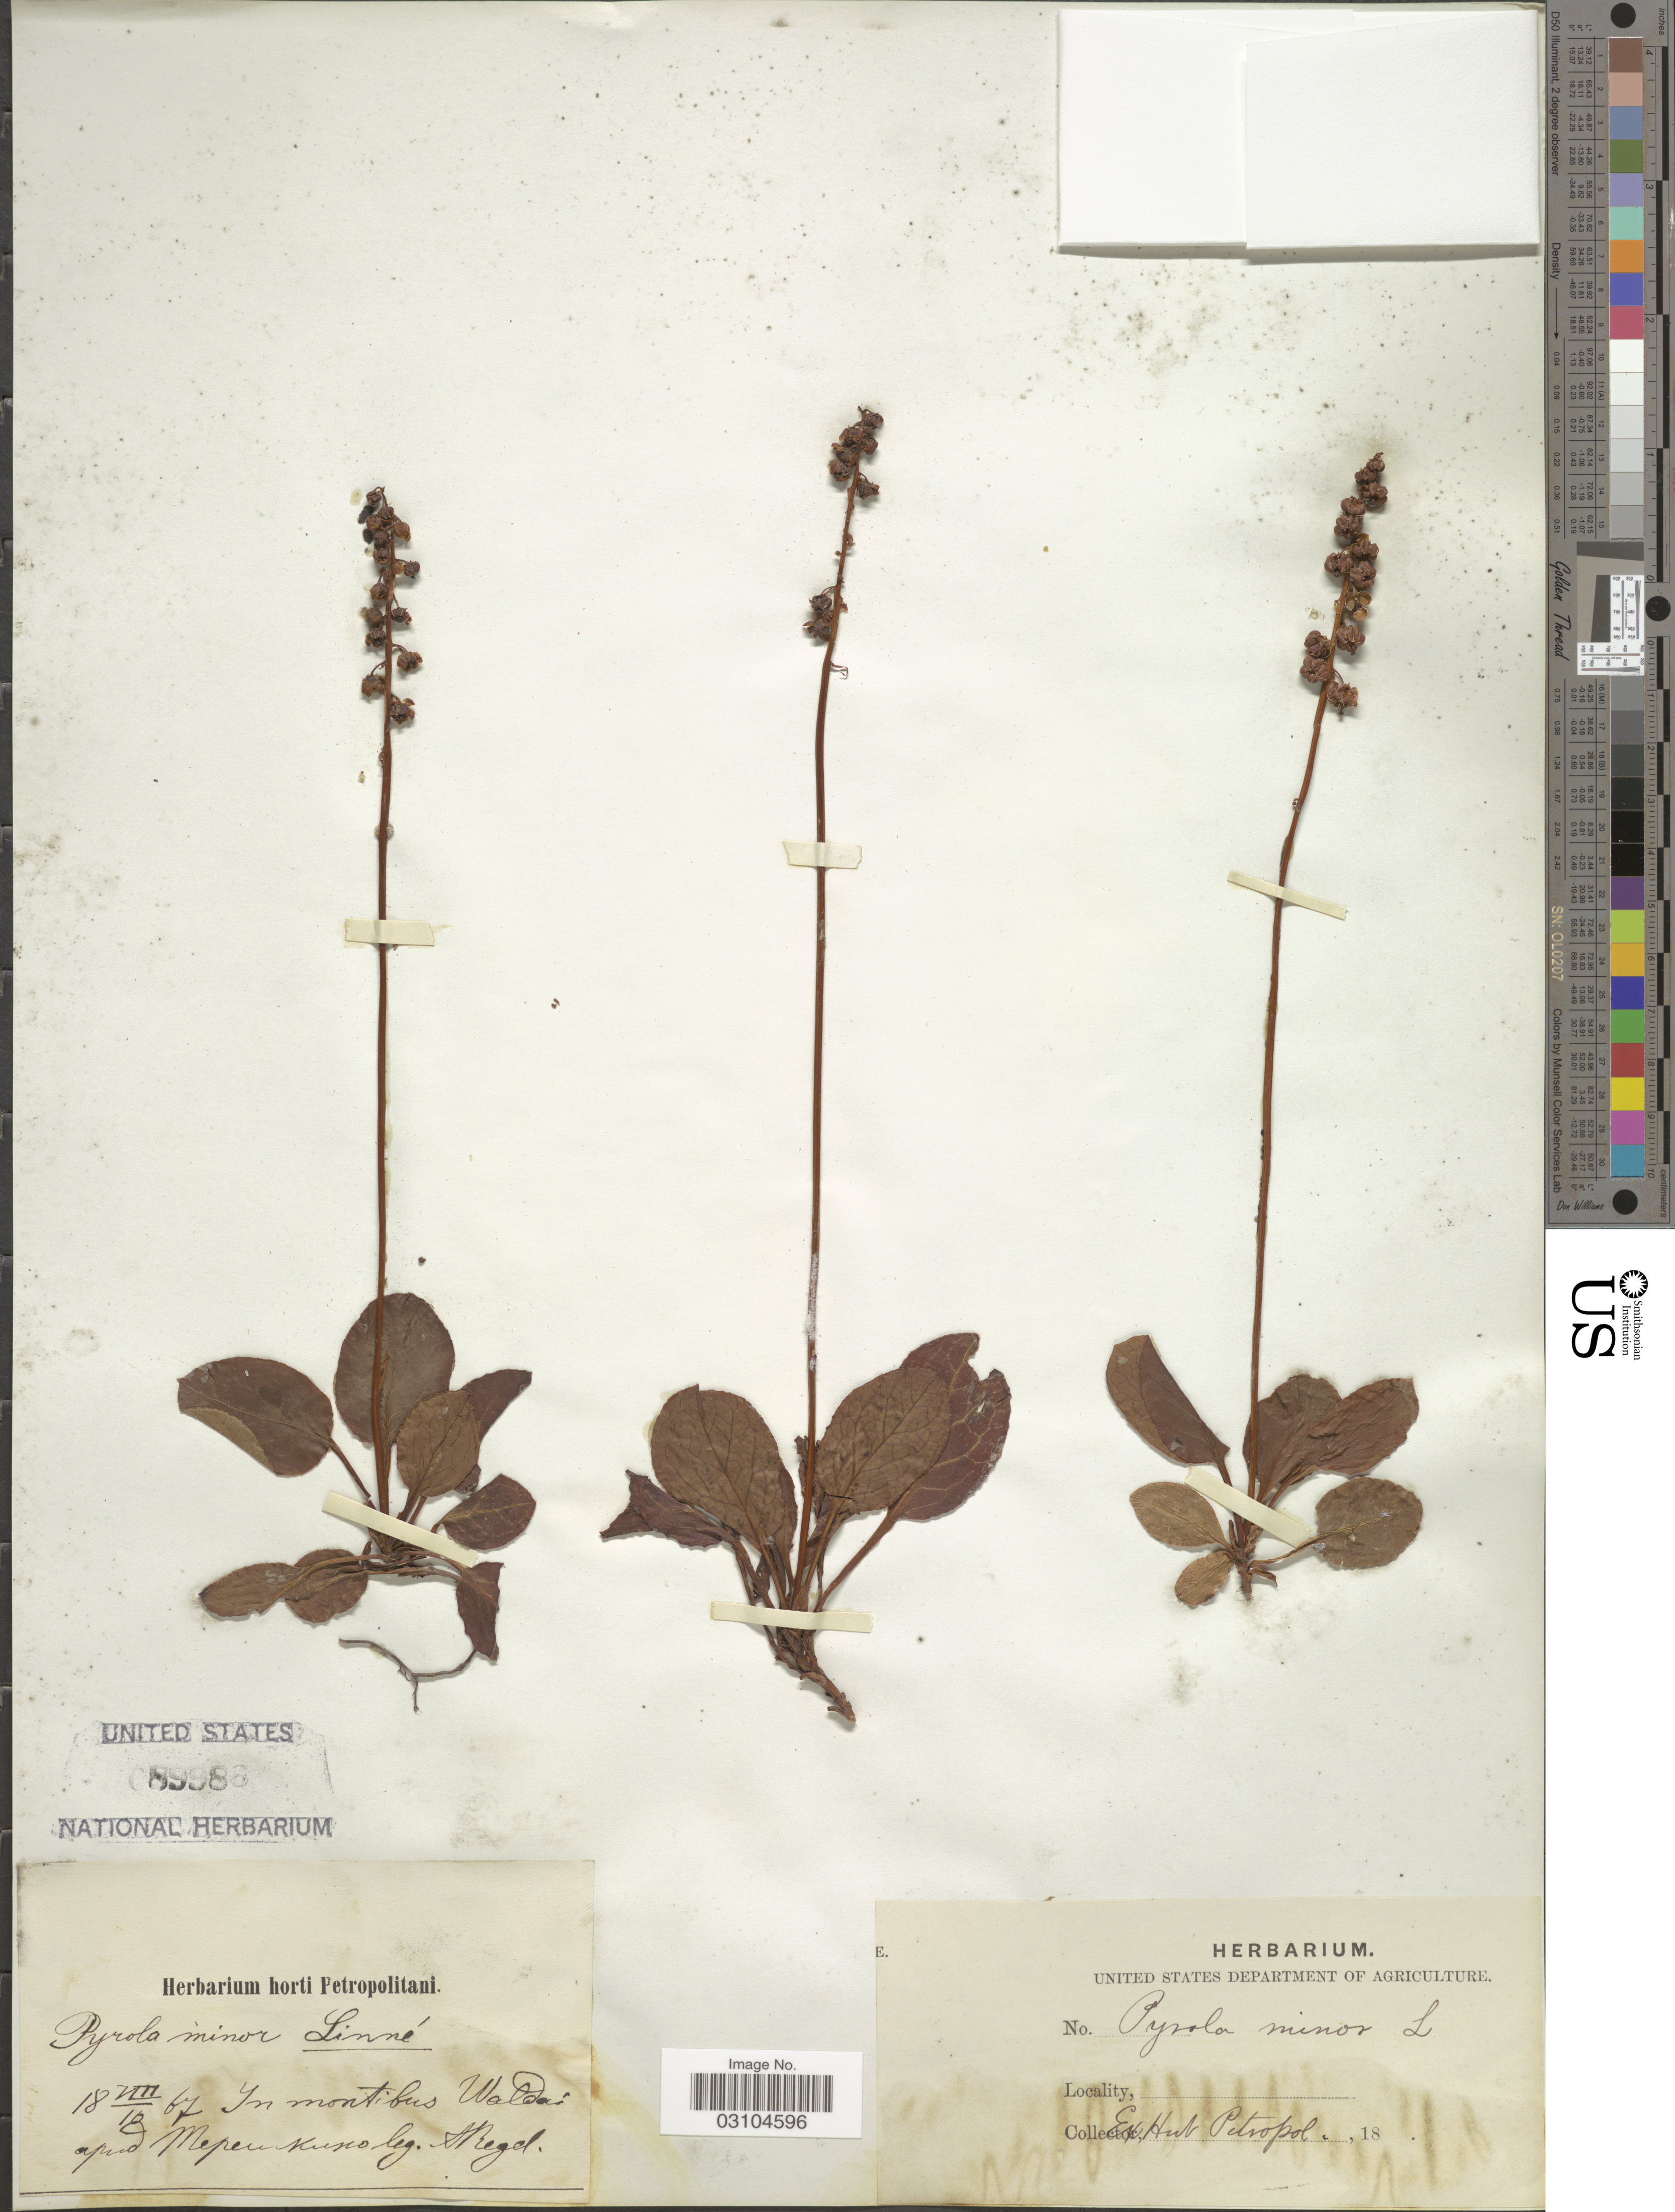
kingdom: Plantae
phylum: Tracheophyta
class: Magnoliopsida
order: Ericales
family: Ericaceae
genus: Pyrola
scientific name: Pyrola minor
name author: L.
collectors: A. Regel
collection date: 1867-08-10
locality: In montibus Waldaai apud Mepeu Kuno. [interpreted]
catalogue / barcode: US 89986